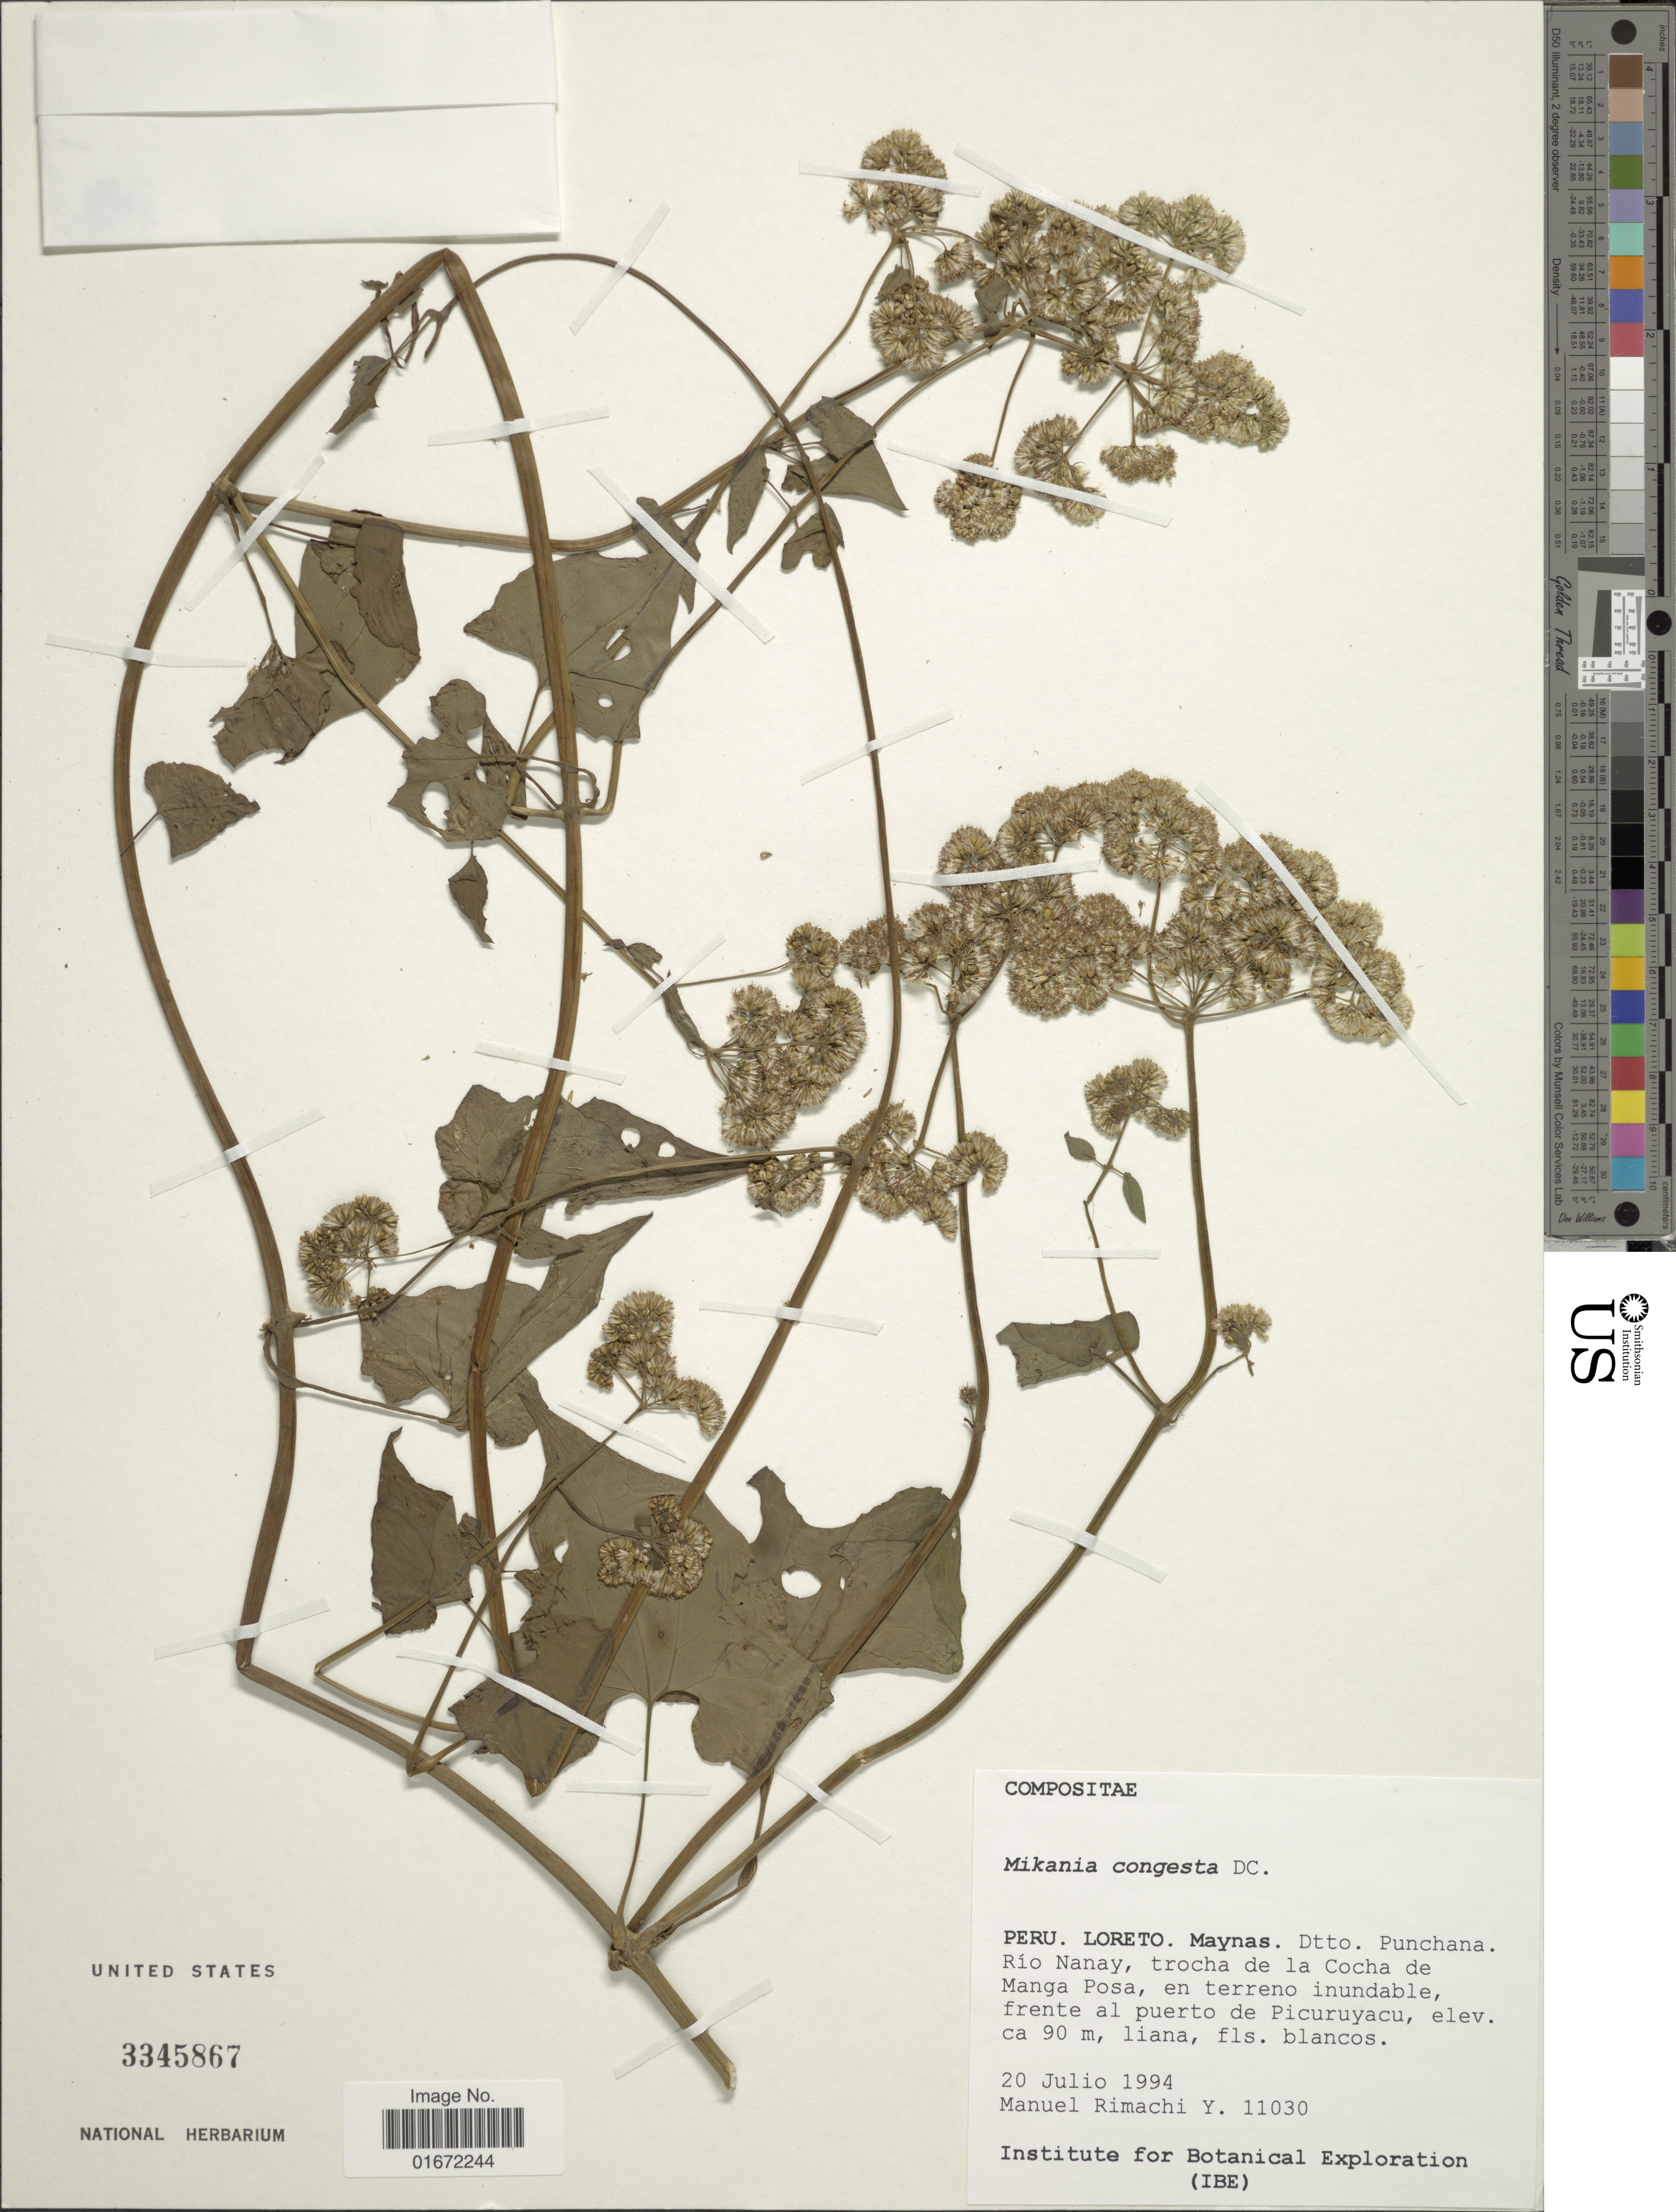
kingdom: Plantae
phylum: Tracheophyta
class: Magnoliopsida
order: Asterales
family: Asteraceae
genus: Mikania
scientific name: Mikania congesta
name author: DC.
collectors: M. Rimachi Y.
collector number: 11030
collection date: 1994-07-20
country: Peru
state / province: Loreto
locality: Peru. Loreto. Mayna. dtto. Punchana. Rio Nanay, trocha de la Cocha de Manga Posa, enterreno inundable, frente al puerto de Picuruyacu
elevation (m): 90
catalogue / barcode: US 3345867